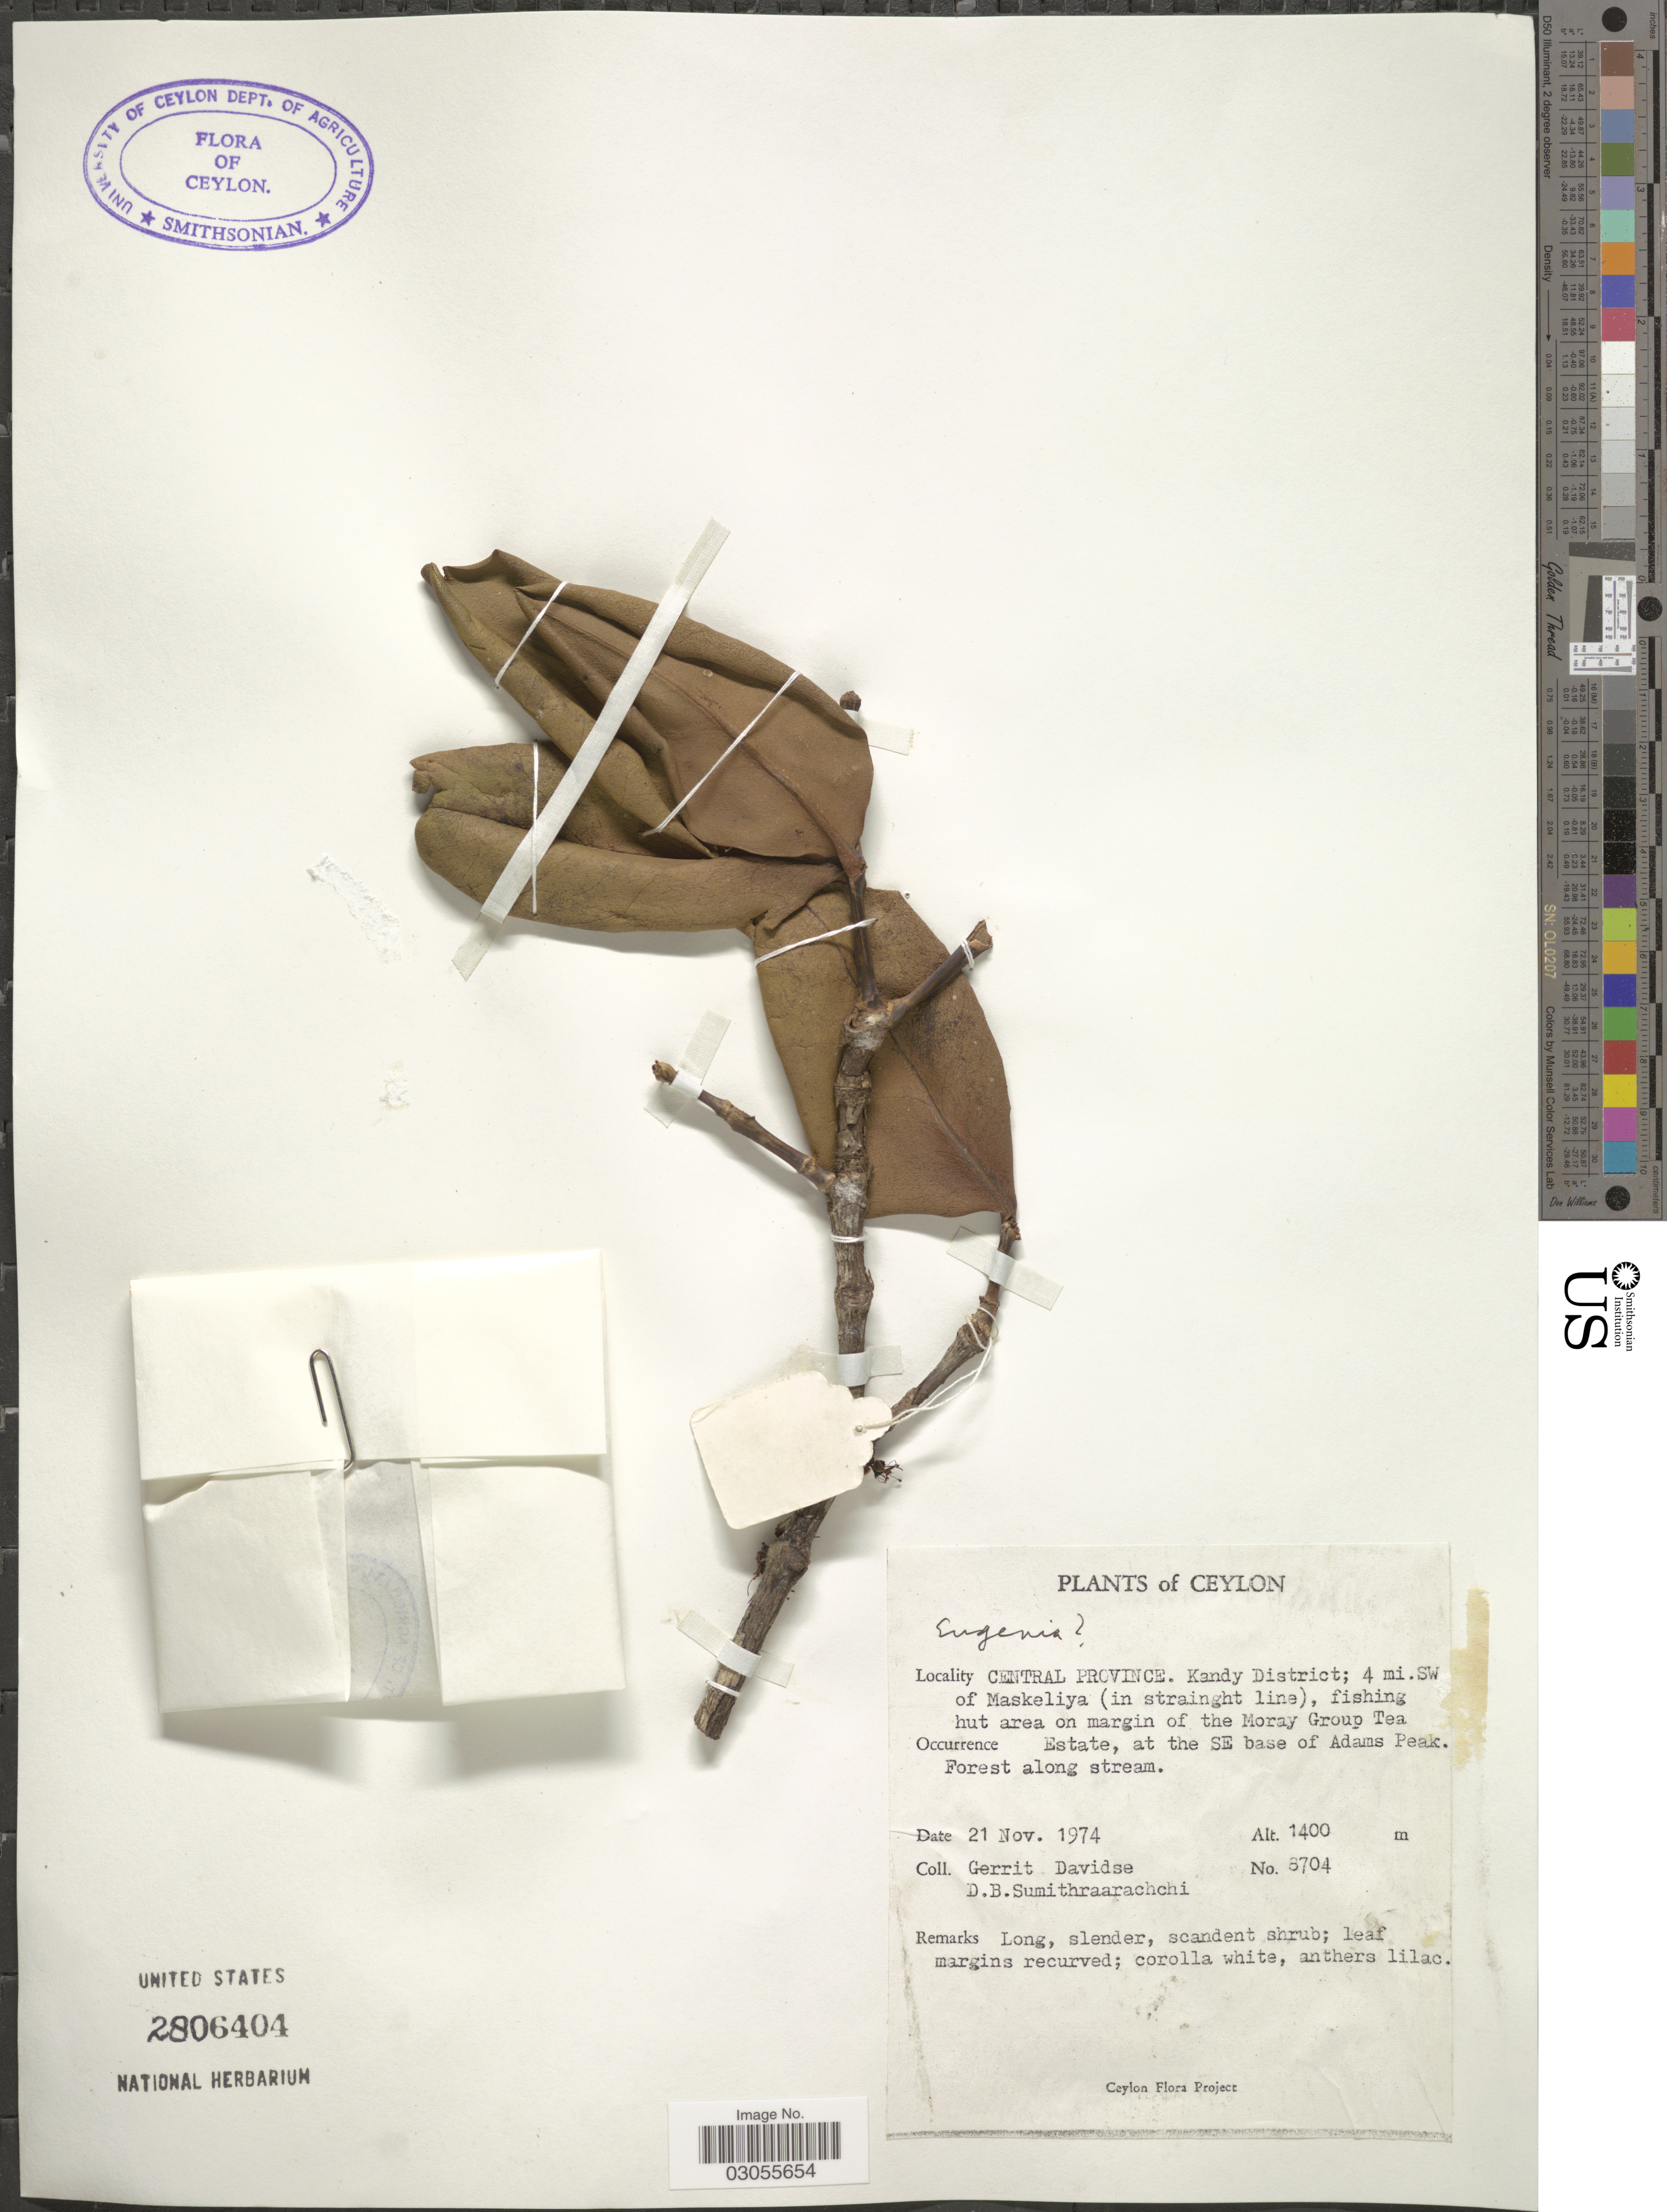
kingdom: Plantae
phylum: Tracheophyta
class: Magnoliopsida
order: Myrtales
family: Myrtaceae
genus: Eugenia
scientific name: Eugenia sp.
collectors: G. Davidse & D. B. Sumithraarachchi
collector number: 8704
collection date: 1974-11-21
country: Sri Lanka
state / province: Central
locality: Ceylon. Kandy District; 4 mi. SW of Maskeliya (in strainght line), fishing hut area on margin of the Moray Group Tea Estate, at the SE base of Adams Peak.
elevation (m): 1400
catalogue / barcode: US 2806404